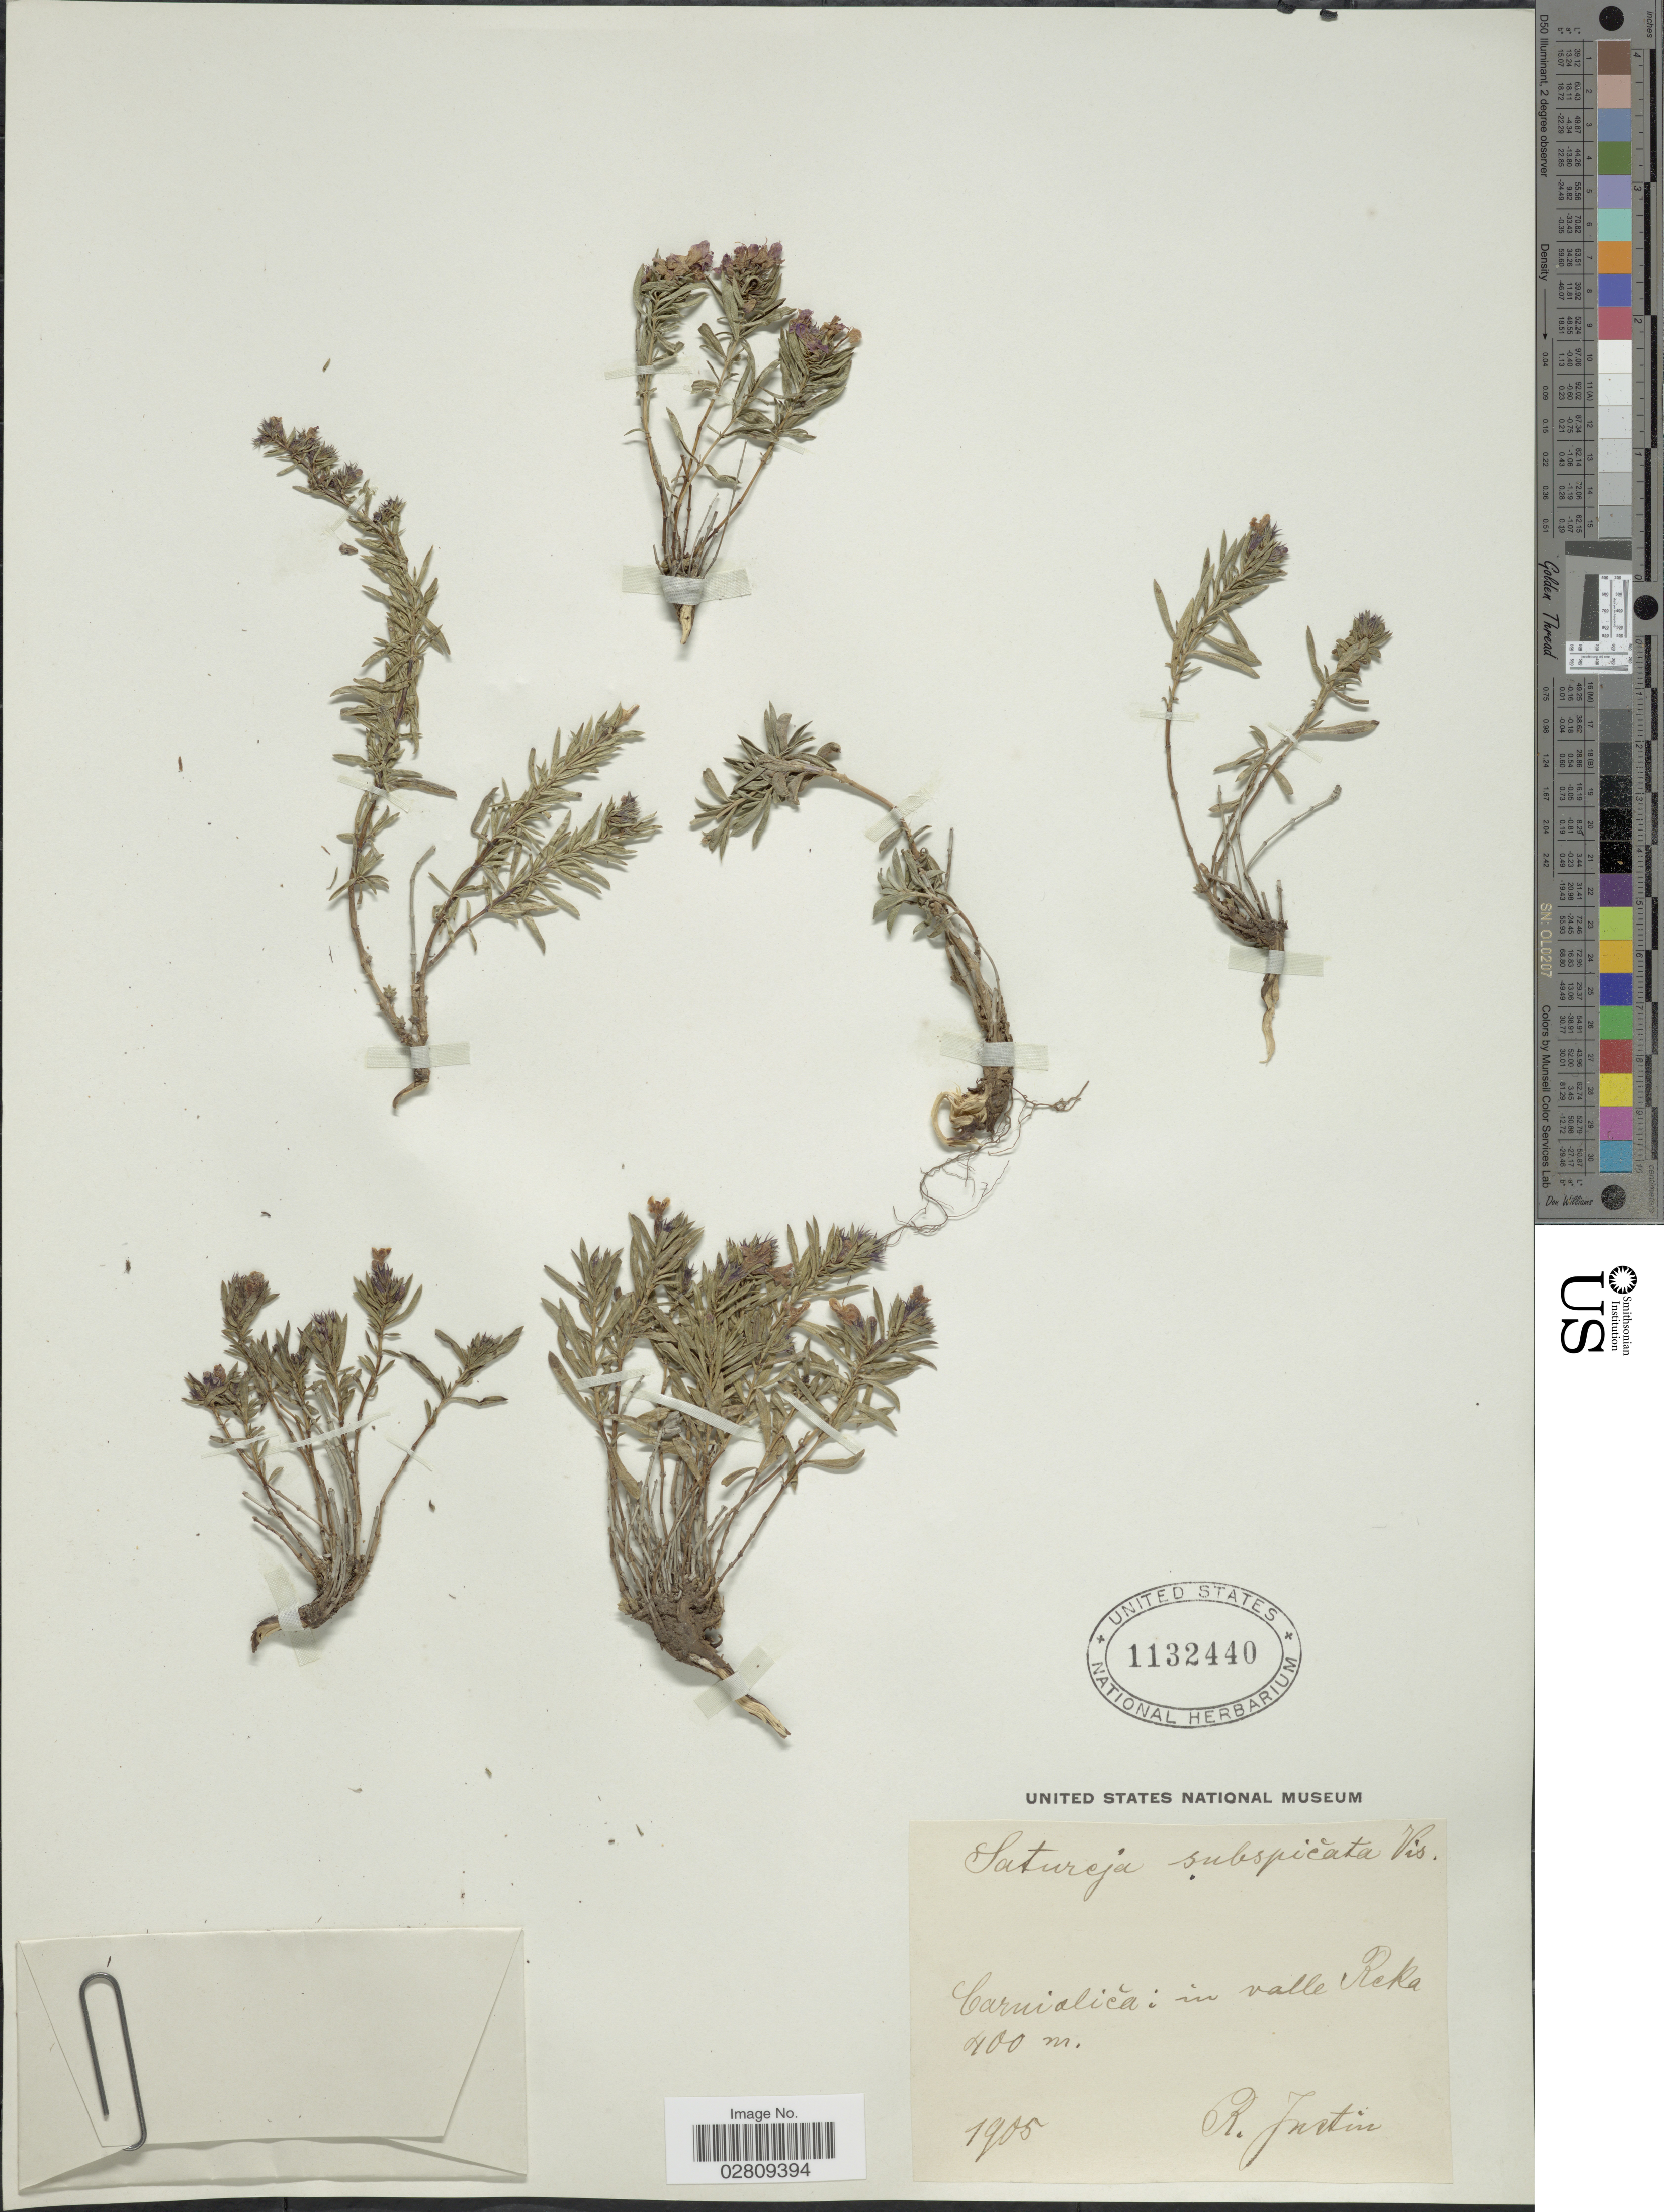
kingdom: Plantae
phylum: Tracheophyta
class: Magnoliopsida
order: Lamiales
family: Lamiaceae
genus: Satureja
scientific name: Satureja subspicata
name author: Bartl. ex Vis.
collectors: R. Justin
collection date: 1905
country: Slovenia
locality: Carnialiča: in valle Reka.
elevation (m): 400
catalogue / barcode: US 1132440